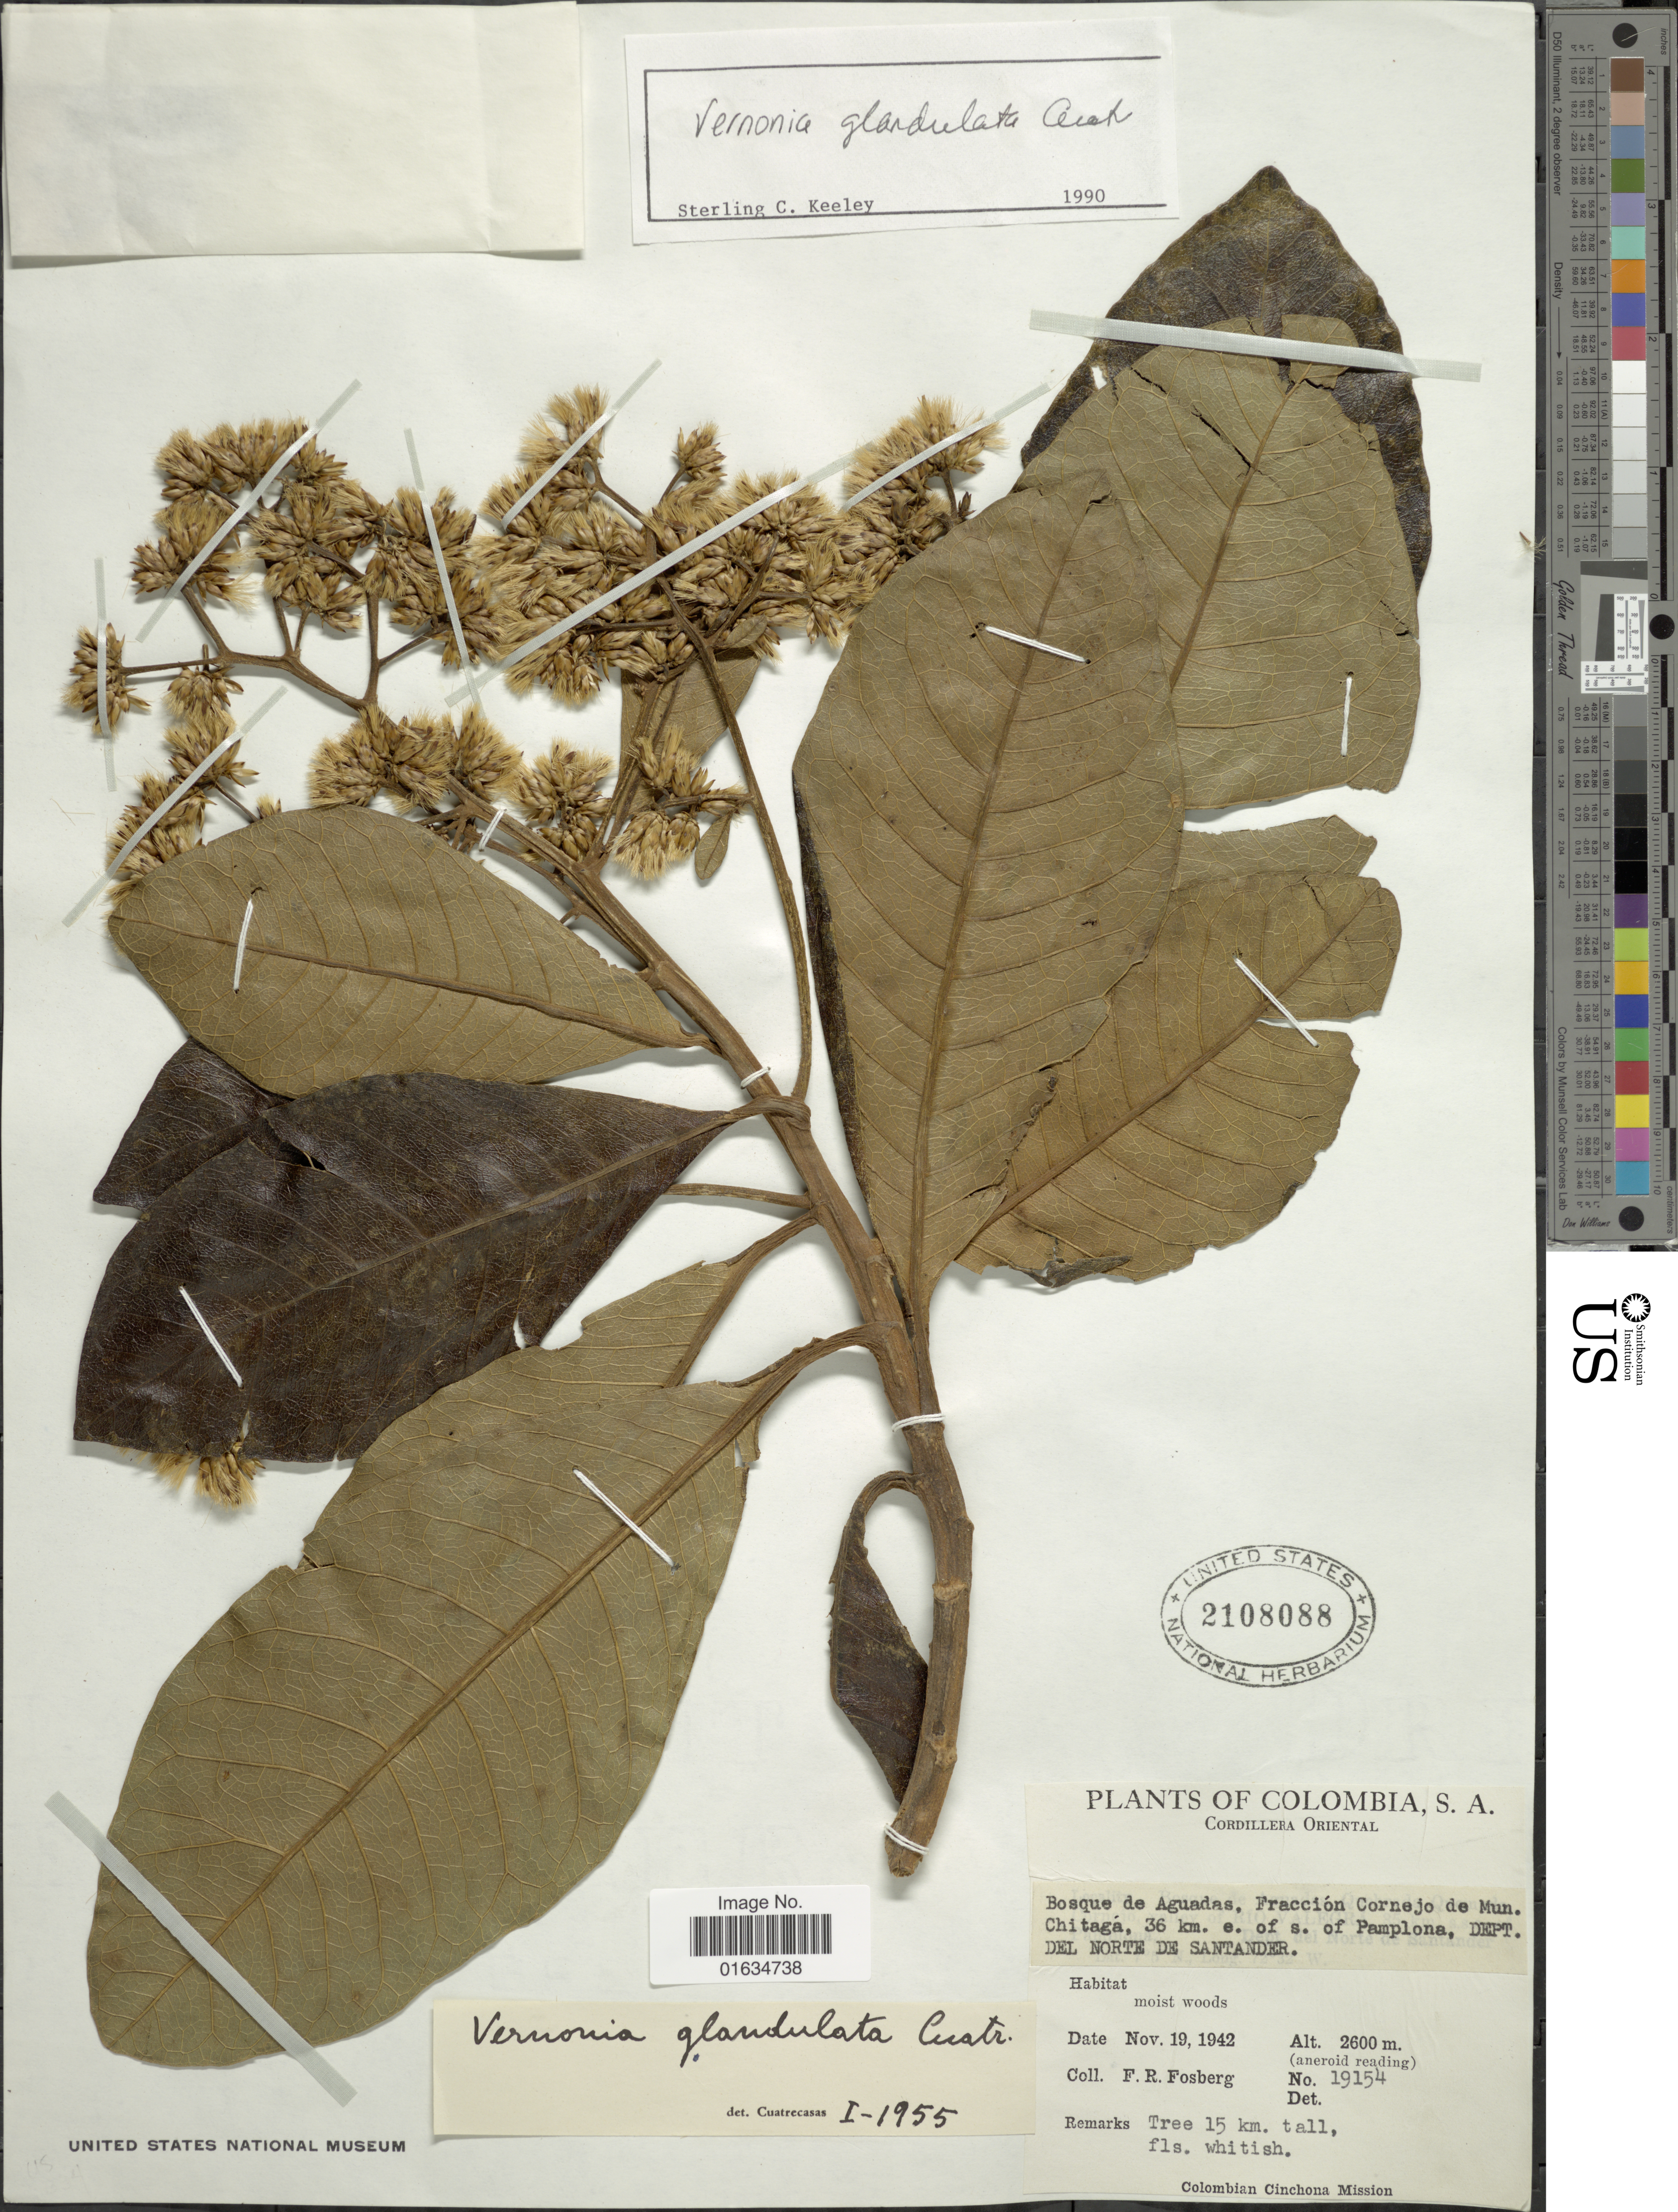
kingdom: Plantae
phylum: Tracheophyta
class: Magnoliopsida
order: Asterales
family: Asteraceae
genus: Critoniopsis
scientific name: Critoniopsis glandulata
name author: (Cuatrec.) H. Rob.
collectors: F. R. Fosberg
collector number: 19154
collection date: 1942-11-19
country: Colombia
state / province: Norte de Santander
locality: Bosque de Aguadas, fracción Cornejo de Mun. Chitagá, 36 km. e. of s. of Pamplona.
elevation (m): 2600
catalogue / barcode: US 2108088